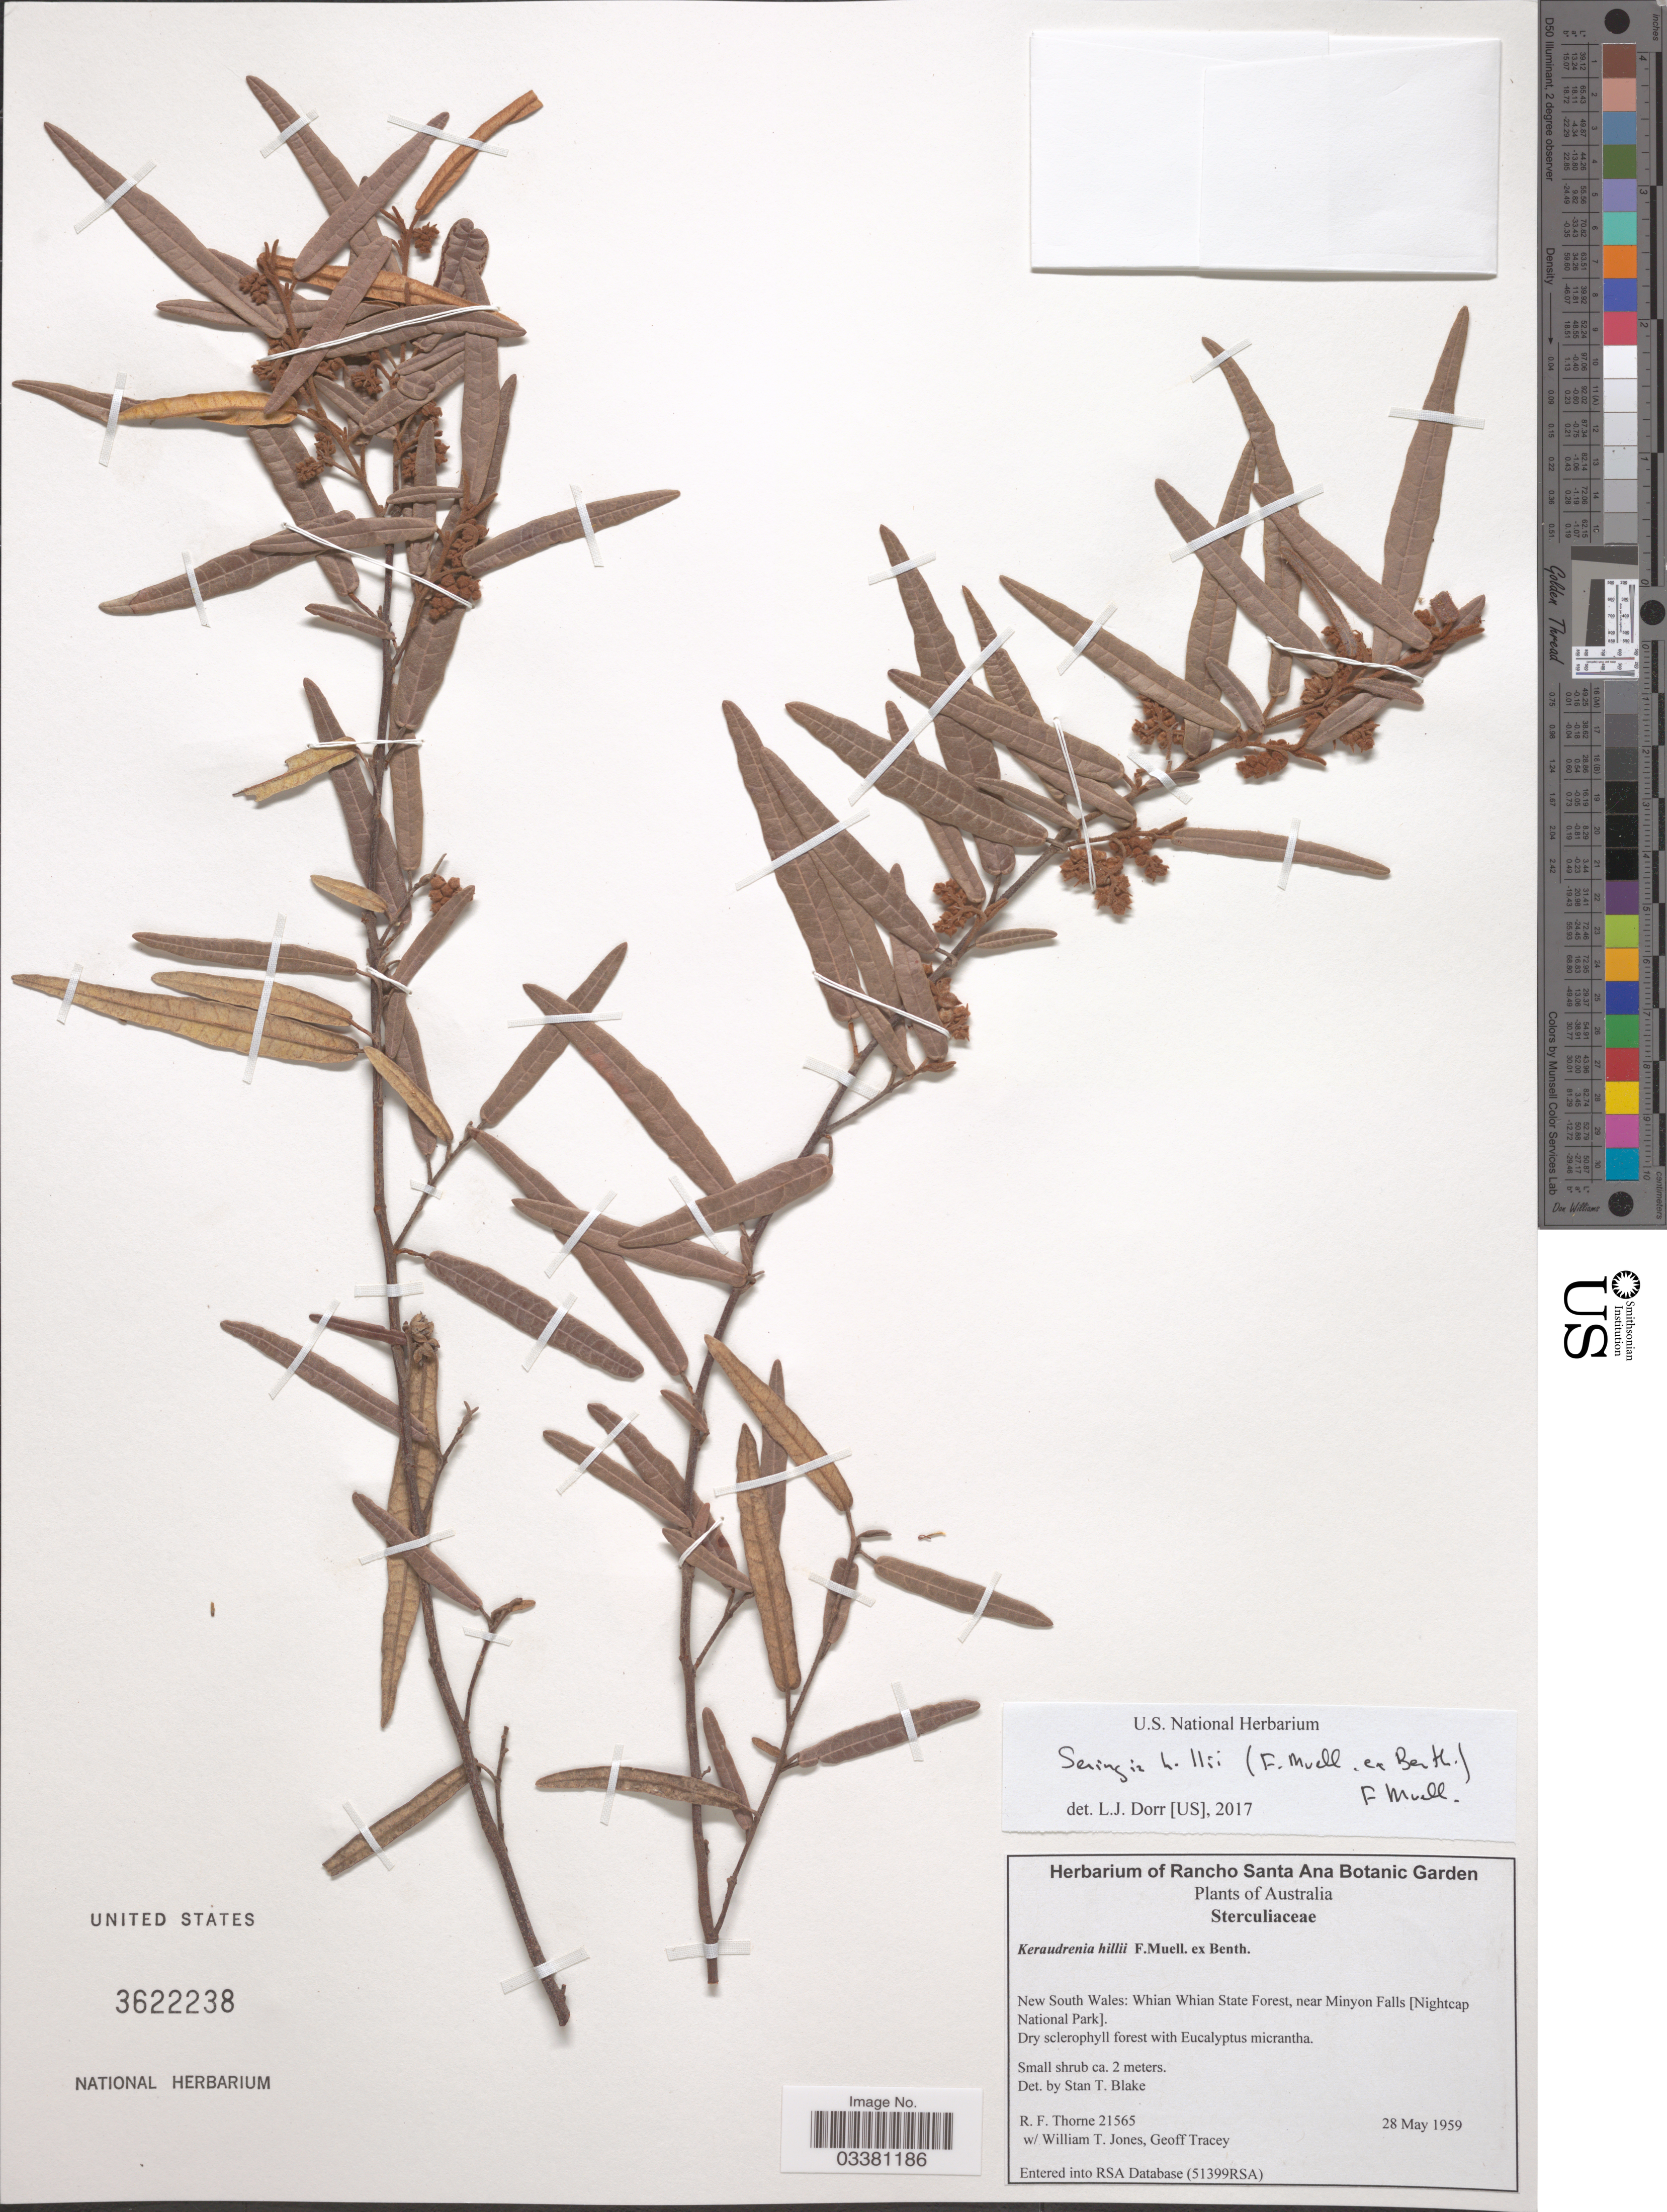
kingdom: Plantae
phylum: Tracheophyta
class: Magnoliopsida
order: Malvales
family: Malvaceae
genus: Seringia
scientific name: Seringia hillii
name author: F. Muell.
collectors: R. Thorne, W. T. Jones & G. Tracey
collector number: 21565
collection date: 1959-05-28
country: Australia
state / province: New South Wales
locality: Whian Whian State Forest, near Minyon Falls [Nightcap National Park].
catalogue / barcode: US 3622238